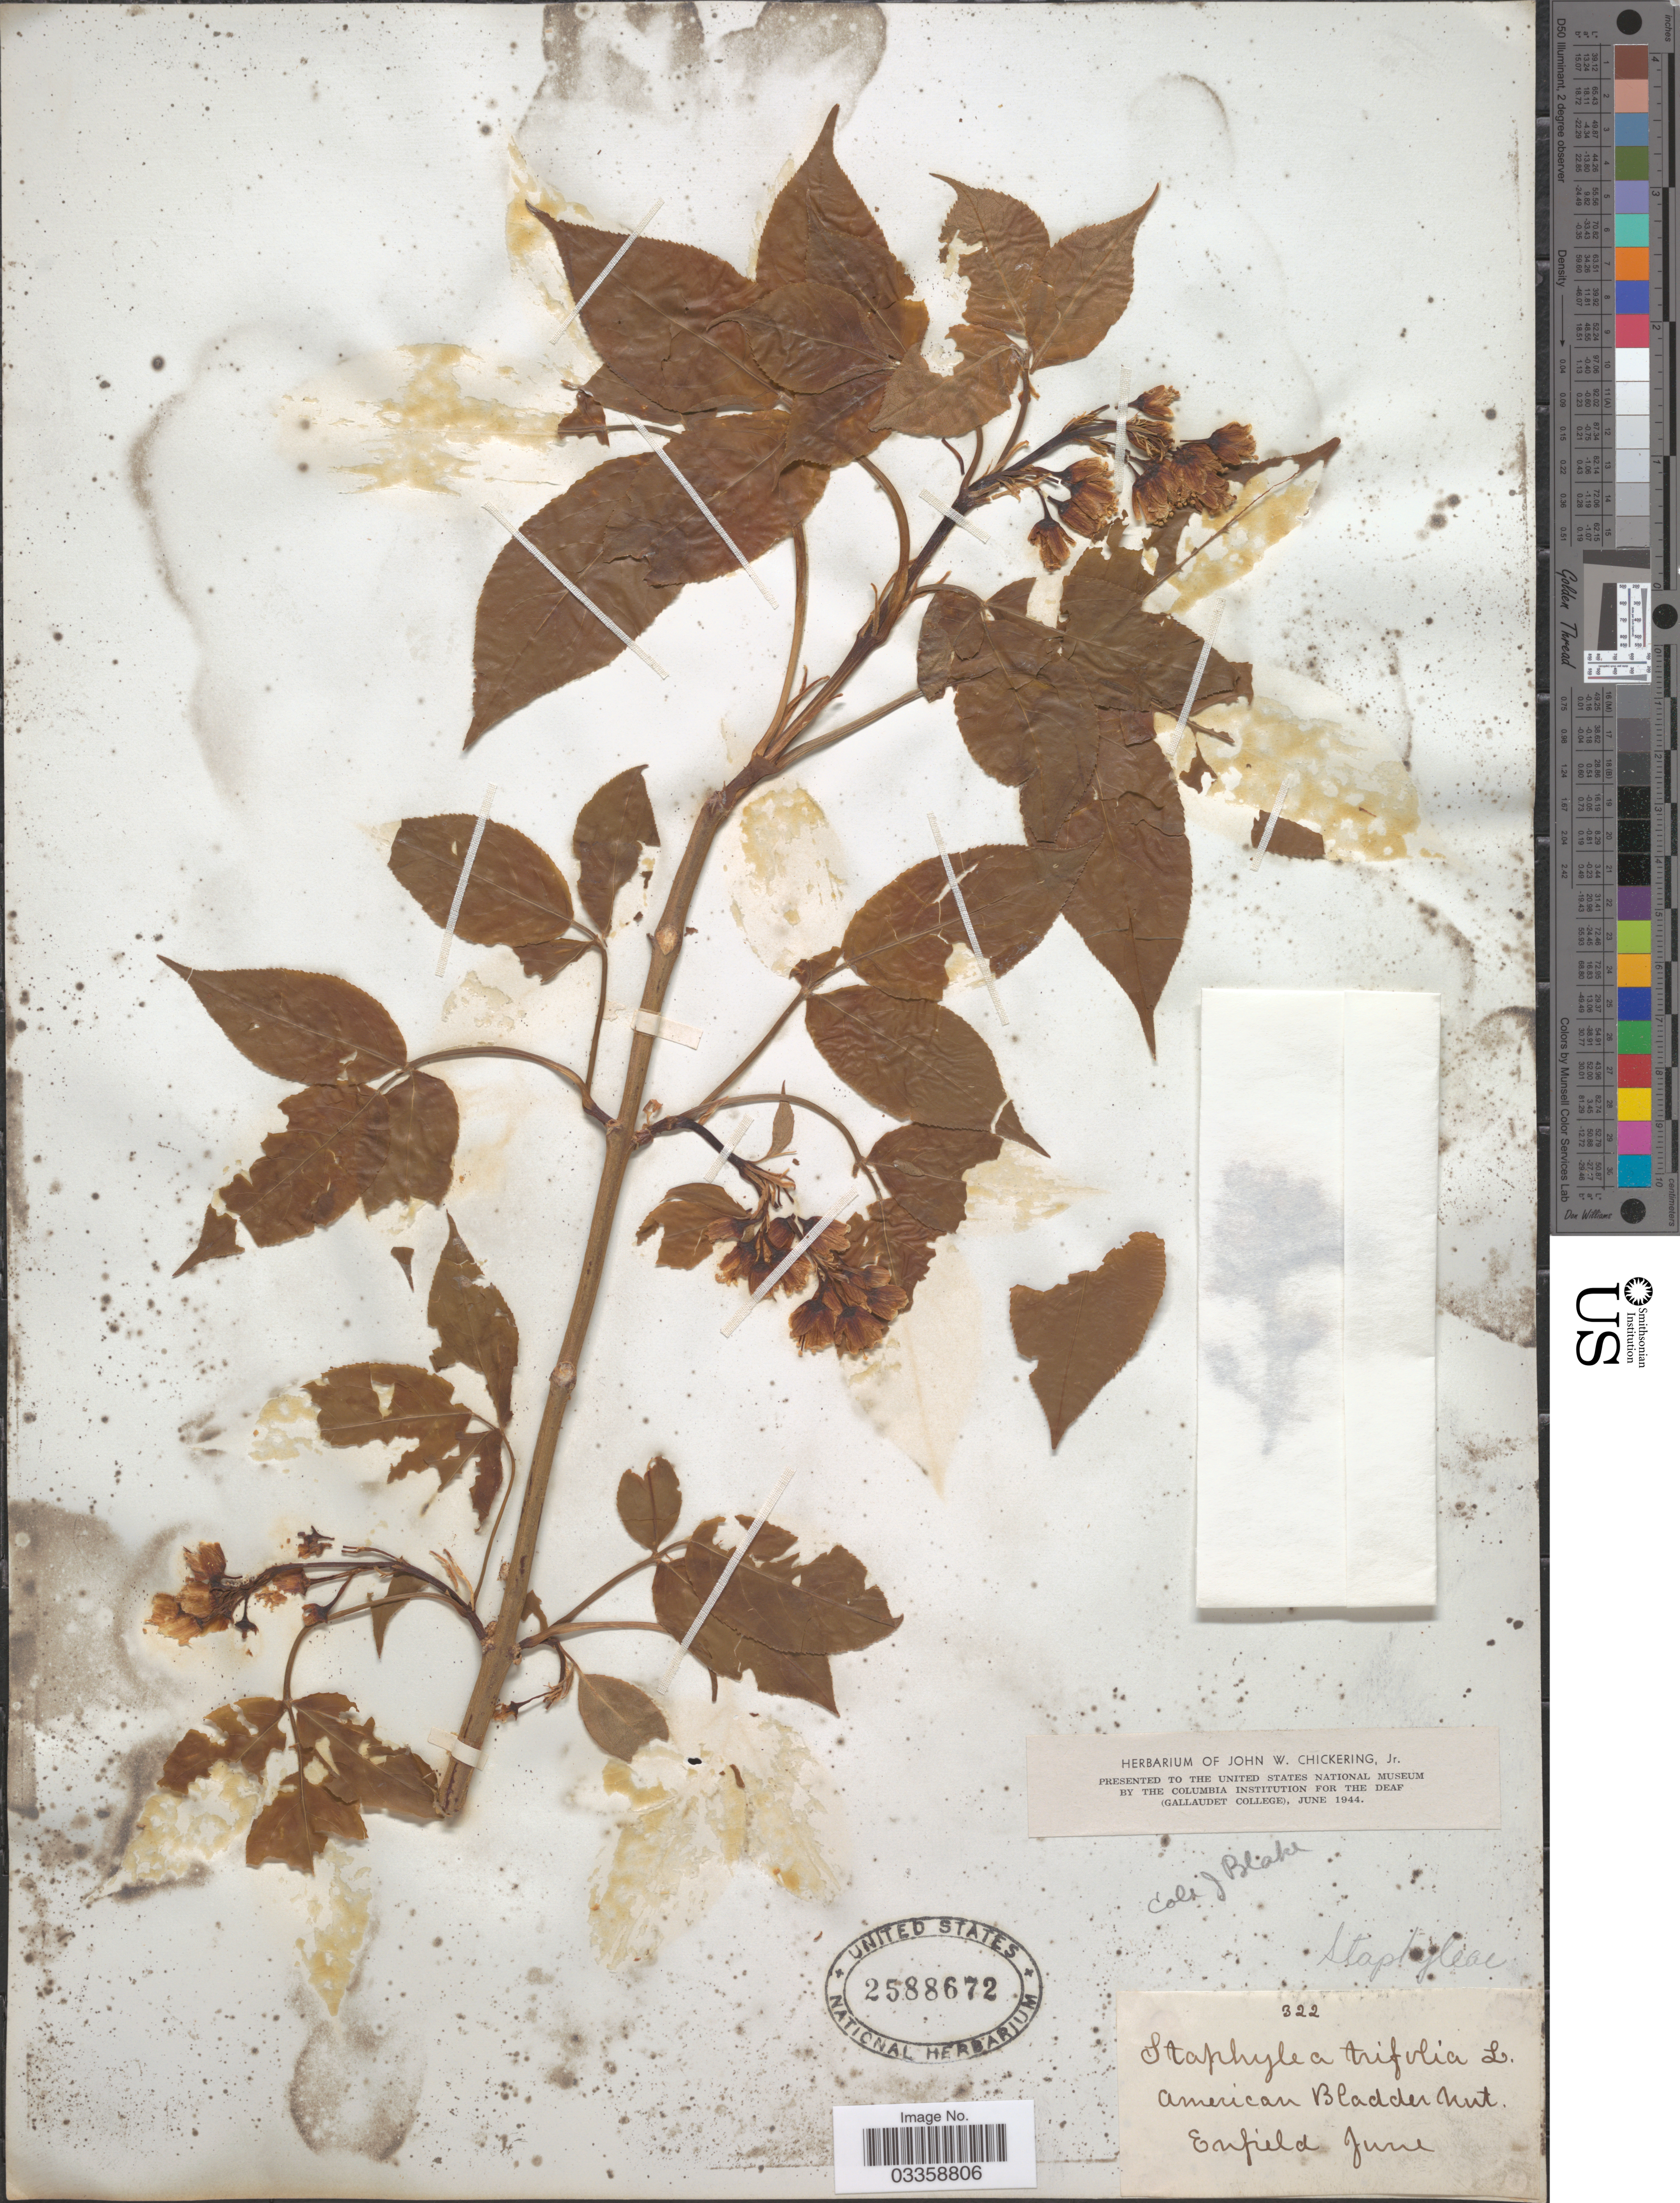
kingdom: Plantae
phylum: Tracheophyta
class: Magnoliopsida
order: Crossosomatales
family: Staphyleaceae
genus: Staphylea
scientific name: Staphylea trifolia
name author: L.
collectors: J. Blake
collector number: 322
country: United States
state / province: Connecticut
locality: Enfield.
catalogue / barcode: US 2588672